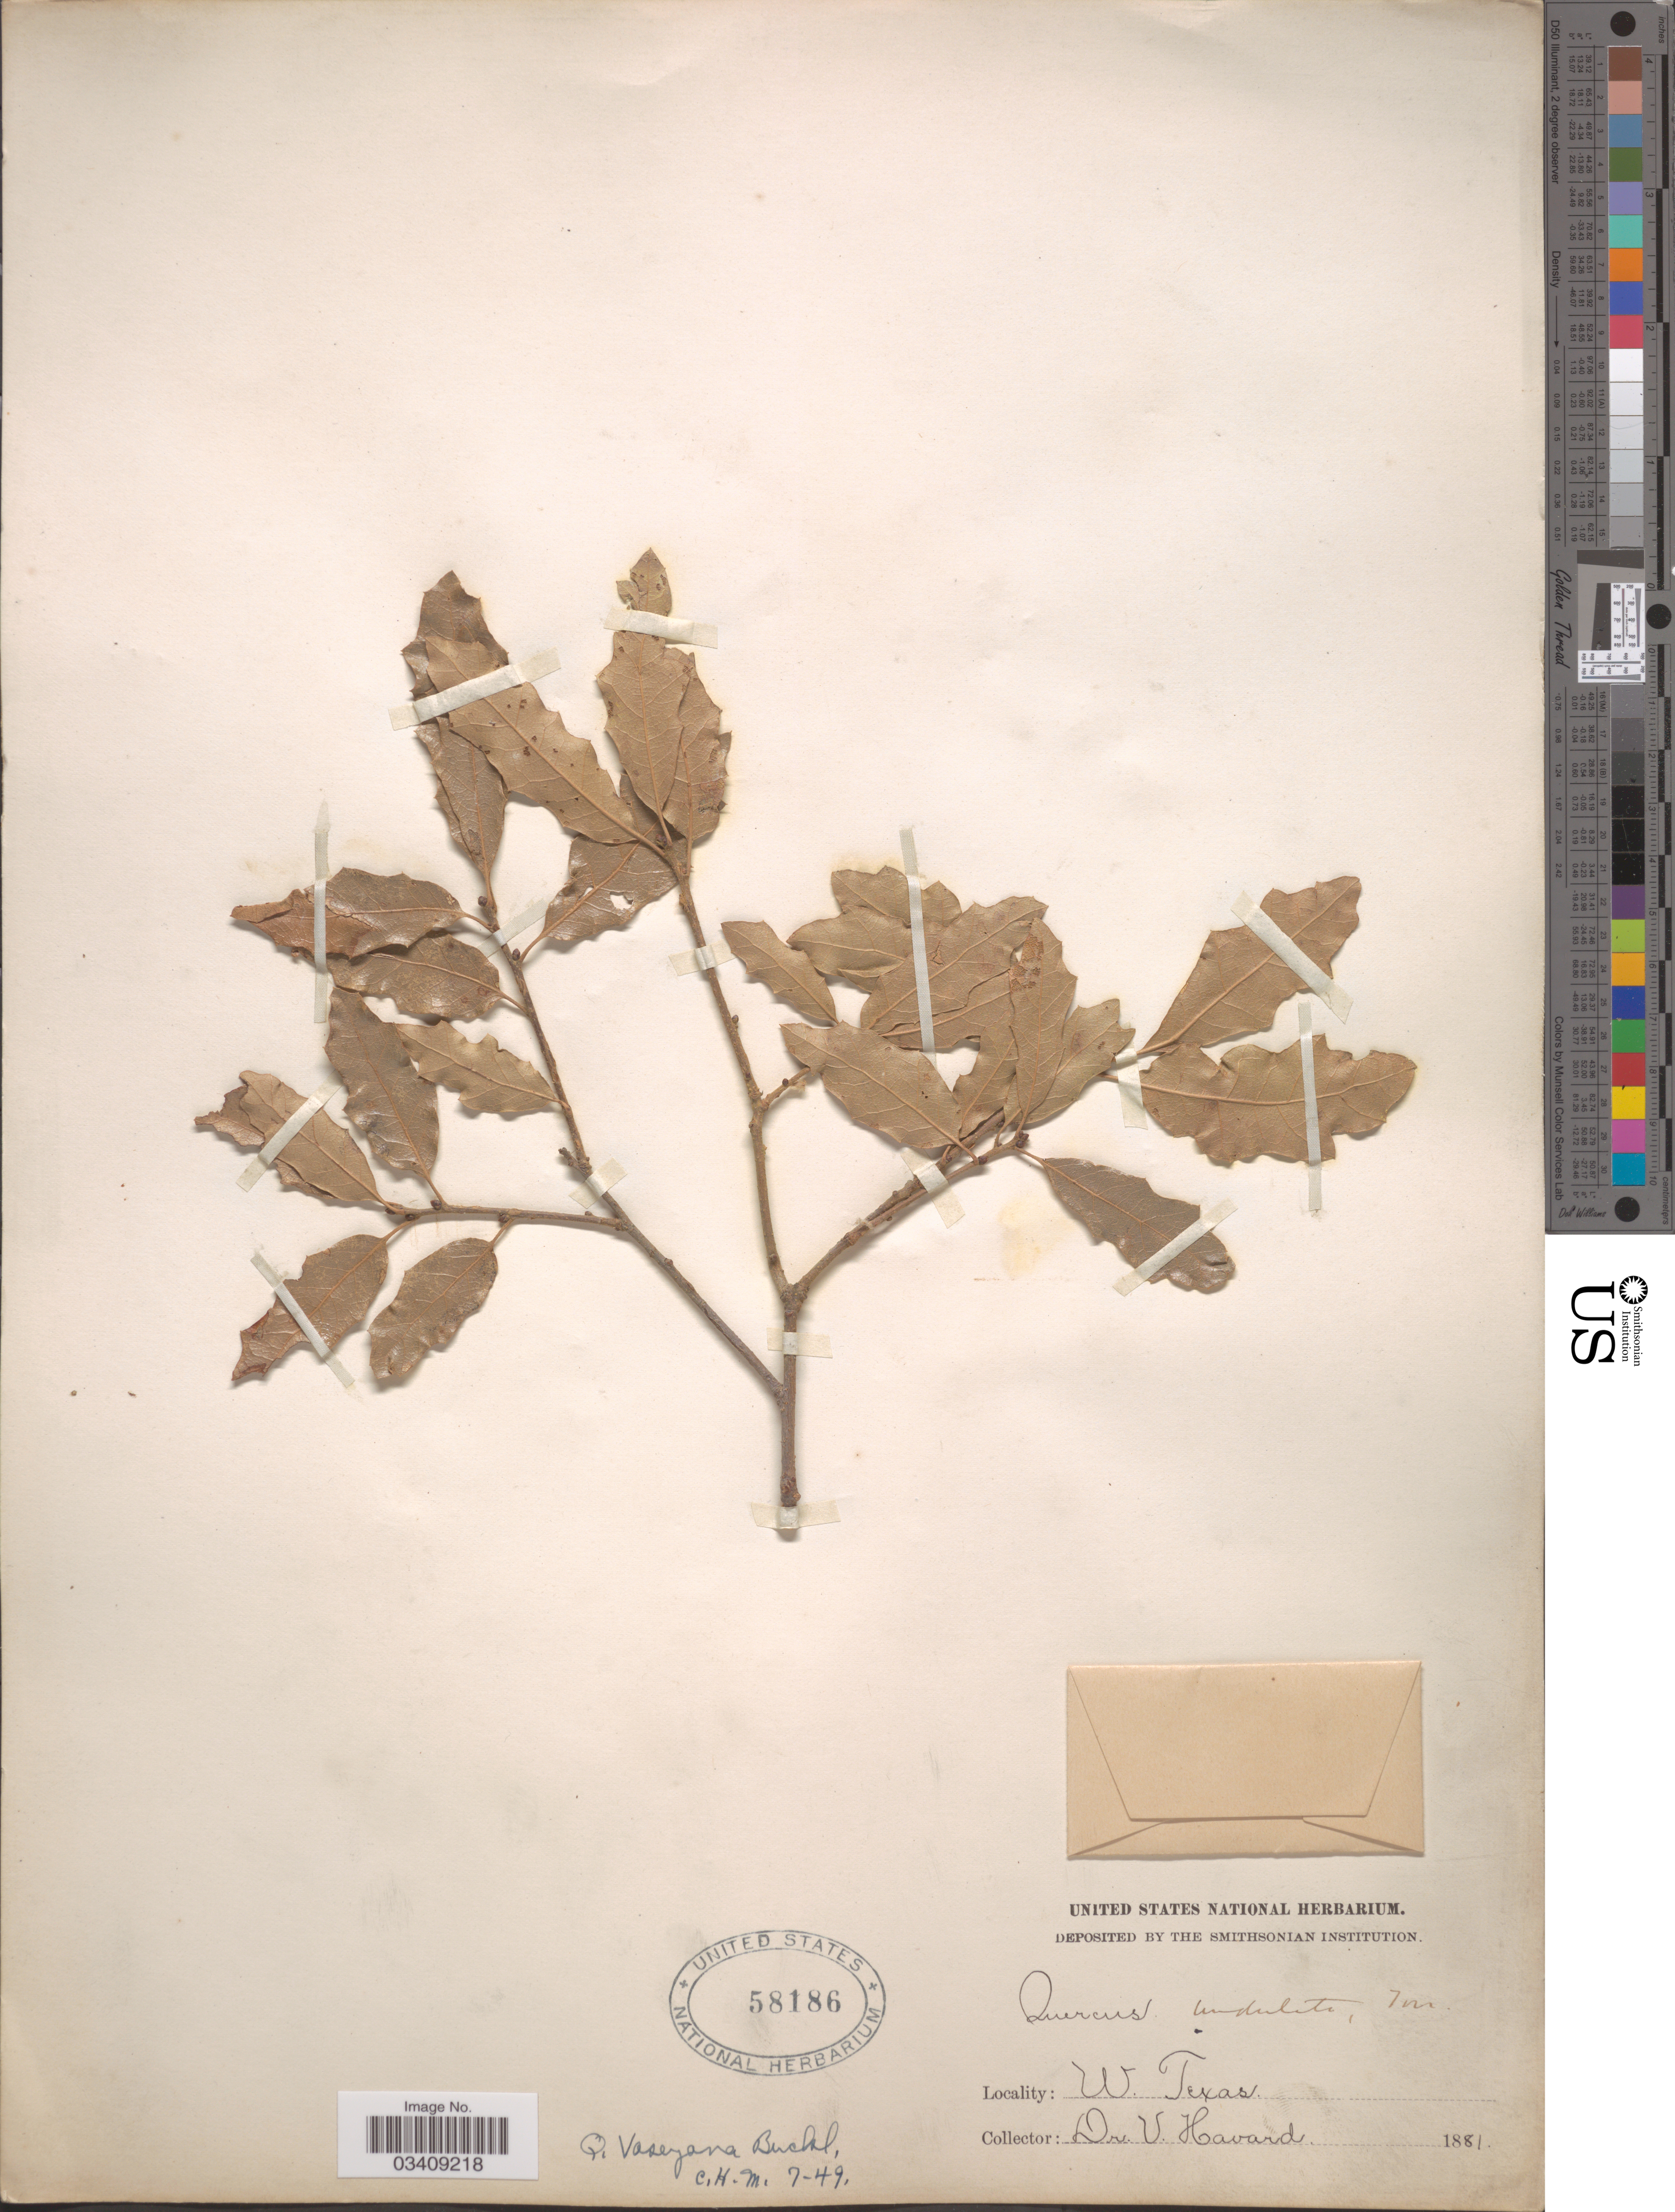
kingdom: Plantae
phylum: Tracheophyta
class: Magnoliopsida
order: Fagales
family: Fagaceae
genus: Quercus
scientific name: Quercus undulata var. vaseyana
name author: (Buckley) Rydb.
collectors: V. Havard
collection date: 1881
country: United States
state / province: Texas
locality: W. Texas.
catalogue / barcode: US 58186